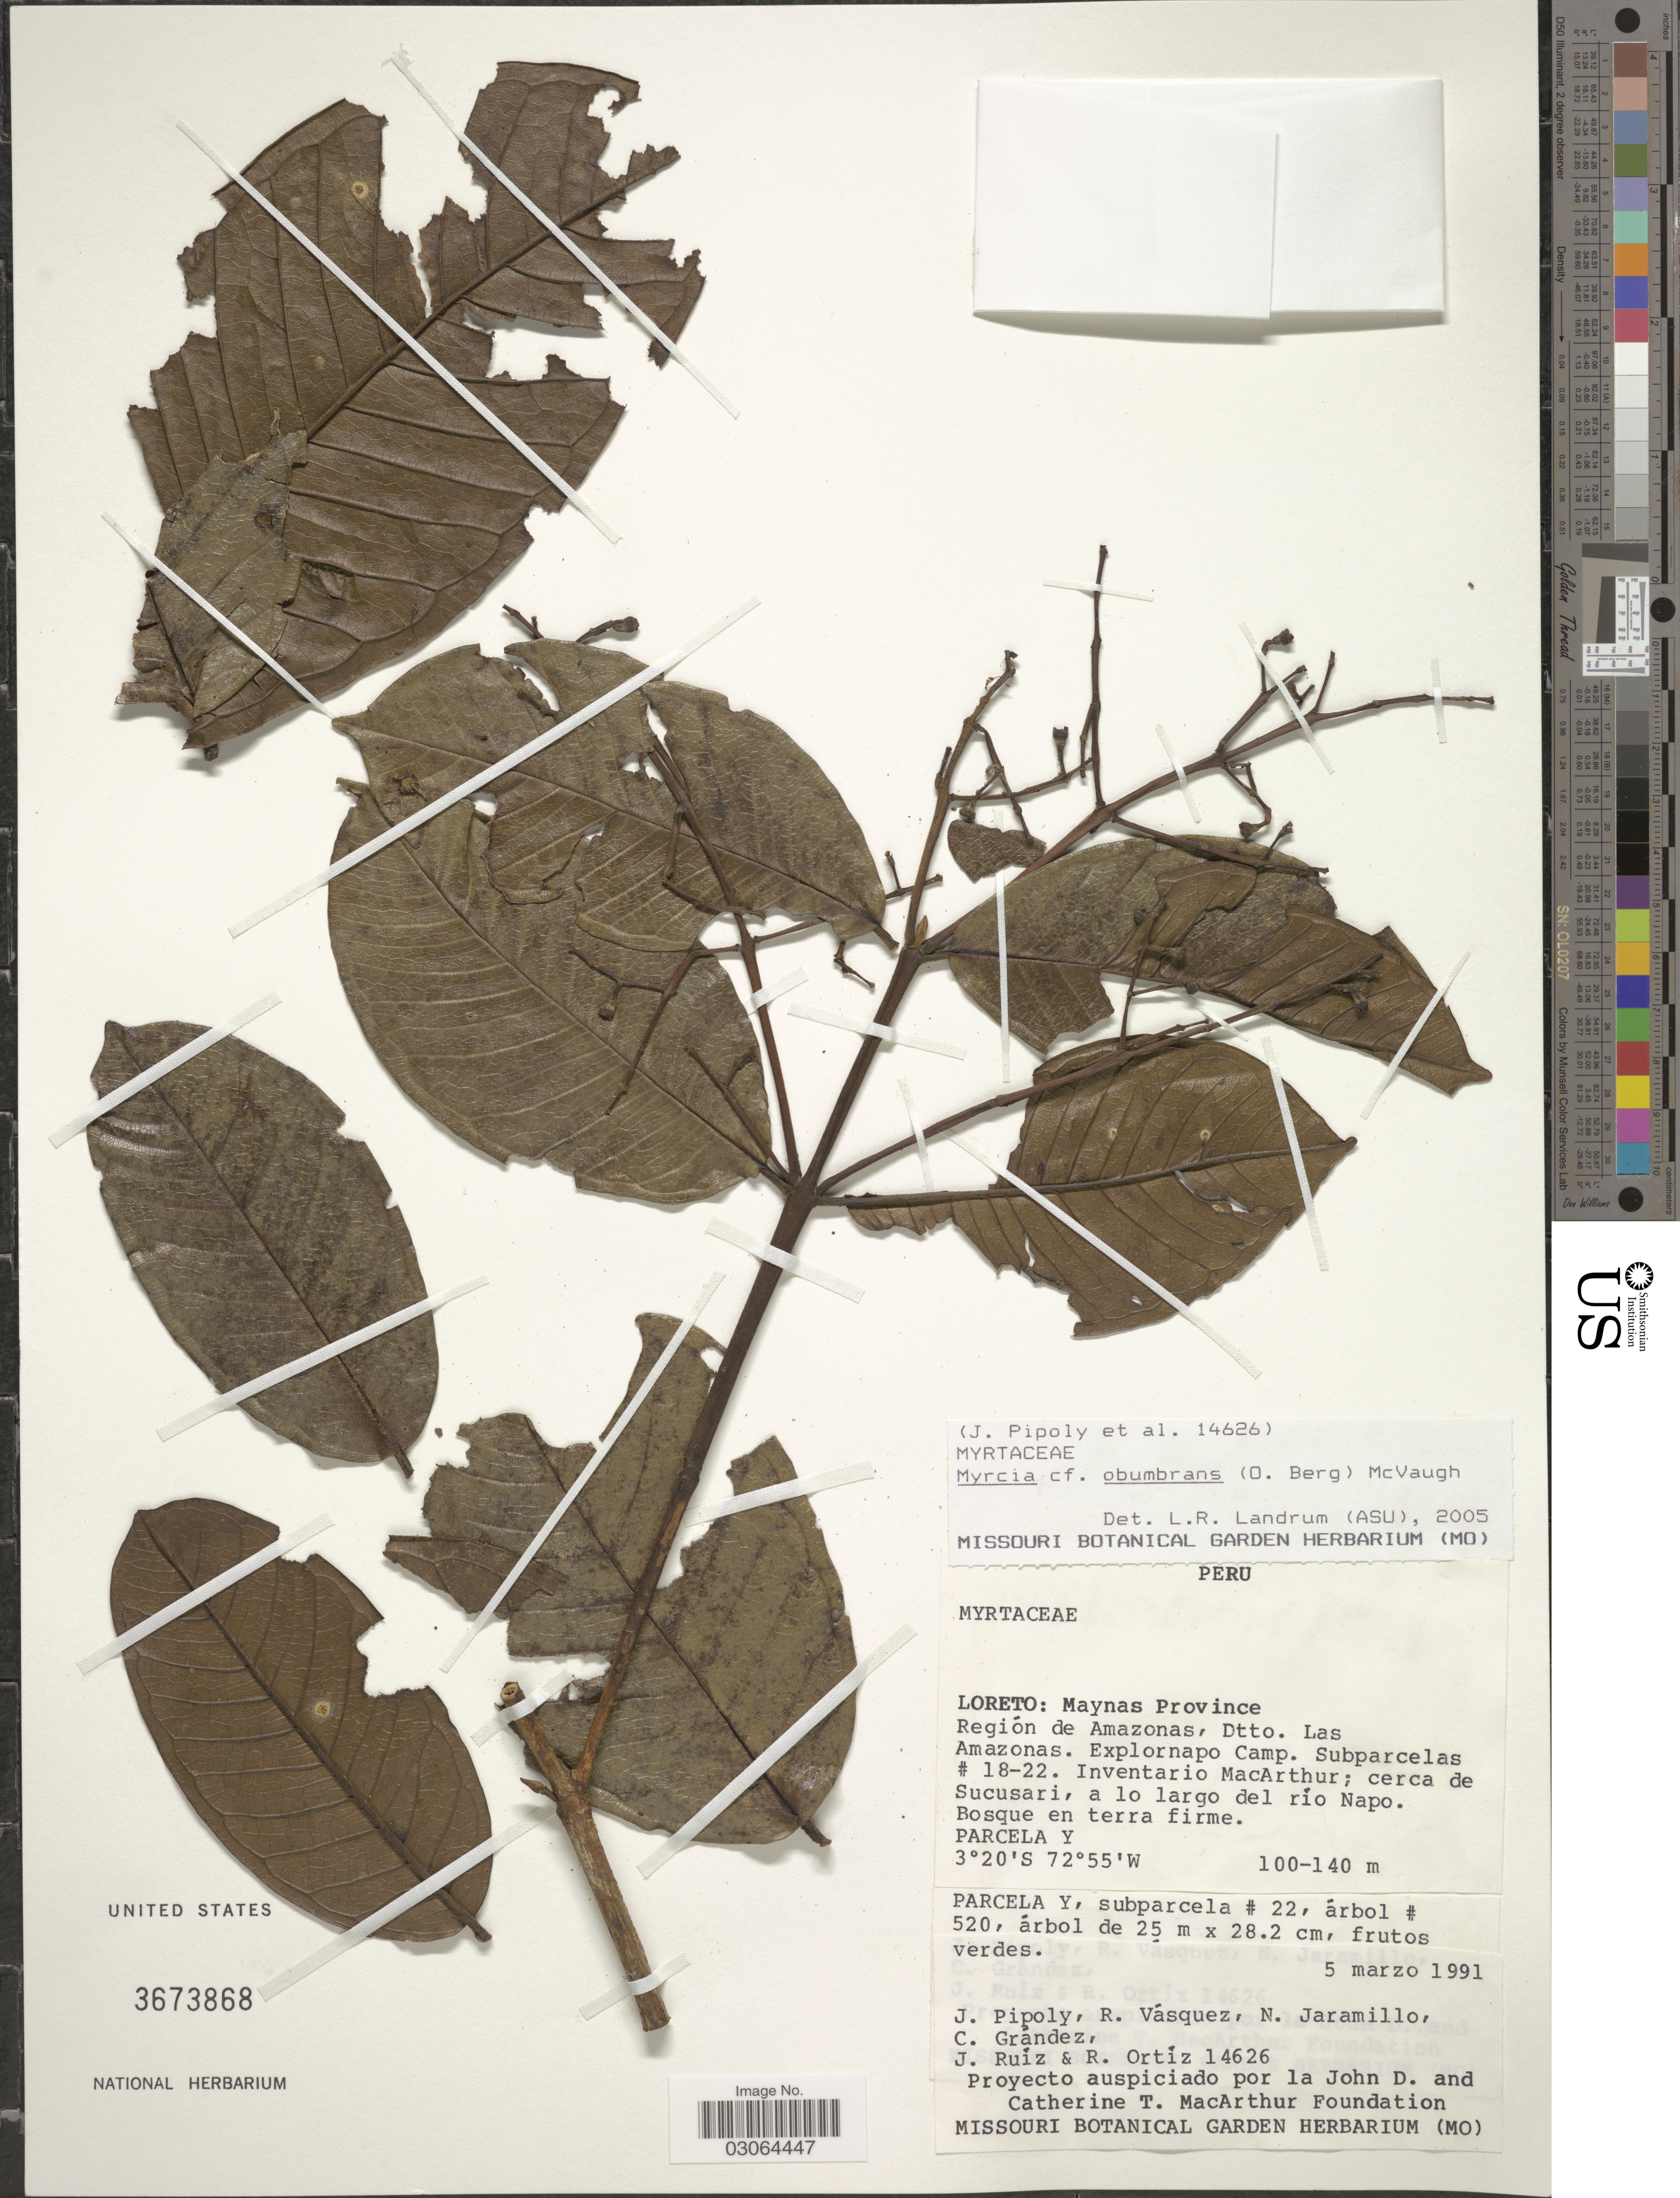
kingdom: Plantae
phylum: Tracheophyta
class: Magnoliopsida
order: Myrtales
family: Myrtaceae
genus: Myrcia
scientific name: Myrcia obumbrans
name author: (O. Berg) McVaugh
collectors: J. J. Pipoly, R. Vásquez, N. Jaramillo, C. Grández & et al.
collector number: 14626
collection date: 1991-03-05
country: Peru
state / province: Loreto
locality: Maynas Province, Región de Amazonas, Dtto. Las Amazonas. Explornapo Camp. Subparcelas #18-22. Inventario MacArthur; cerca de Sucusari, a lo largo del río Napo.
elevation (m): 100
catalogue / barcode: US 3673868